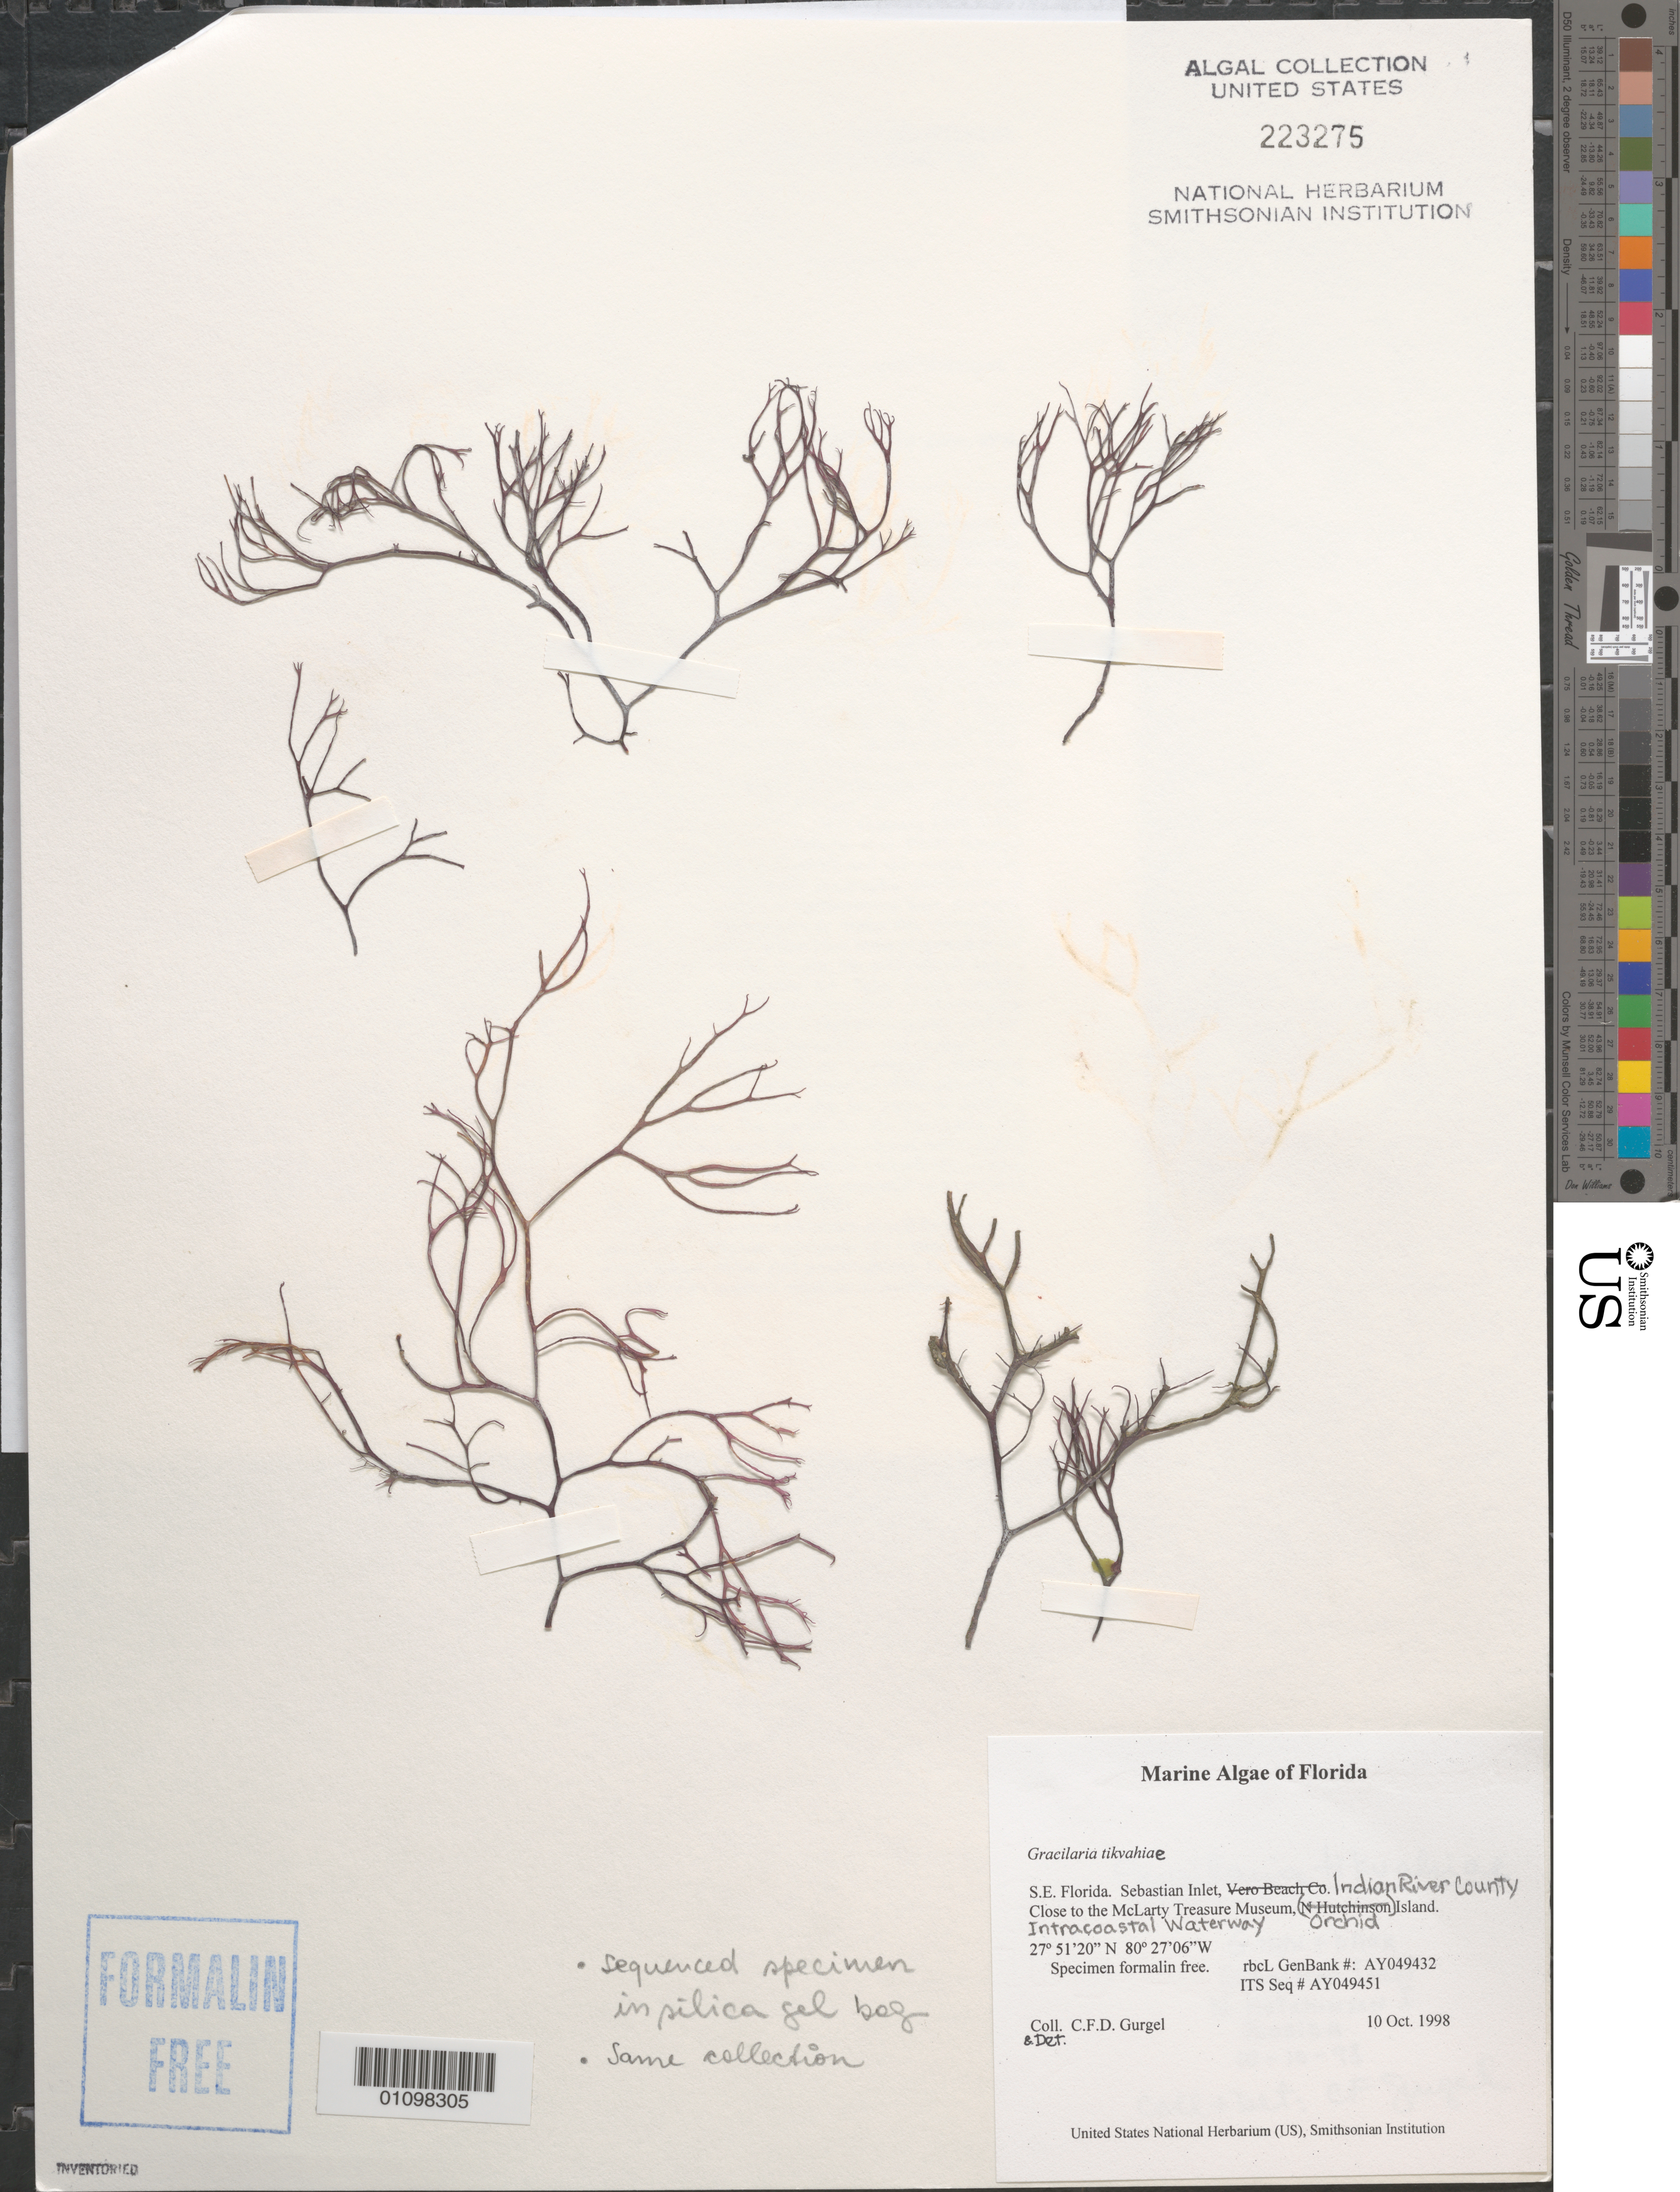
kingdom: Plantae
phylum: Rhodophyta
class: Florideophyceae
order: Gracilariales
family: Gracilariaceae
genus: Gracilaria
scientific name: Gracilaria tikvahiae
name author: McLachlan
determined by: Gurgel, C. F. D.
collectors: C. Gurgel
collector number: rbcL GenBank AY049432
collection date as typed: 10 Oct 1998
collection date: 1998-10-10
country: United States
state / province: Florida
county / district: Indian River County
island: Orchid Island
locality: Sebastian Inlet, Intracoastal Waterway (I.C.W.), close to the McLarty Treasure Museum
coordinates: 27 51'20"N, 80 27'06"W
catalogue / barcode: US 223275